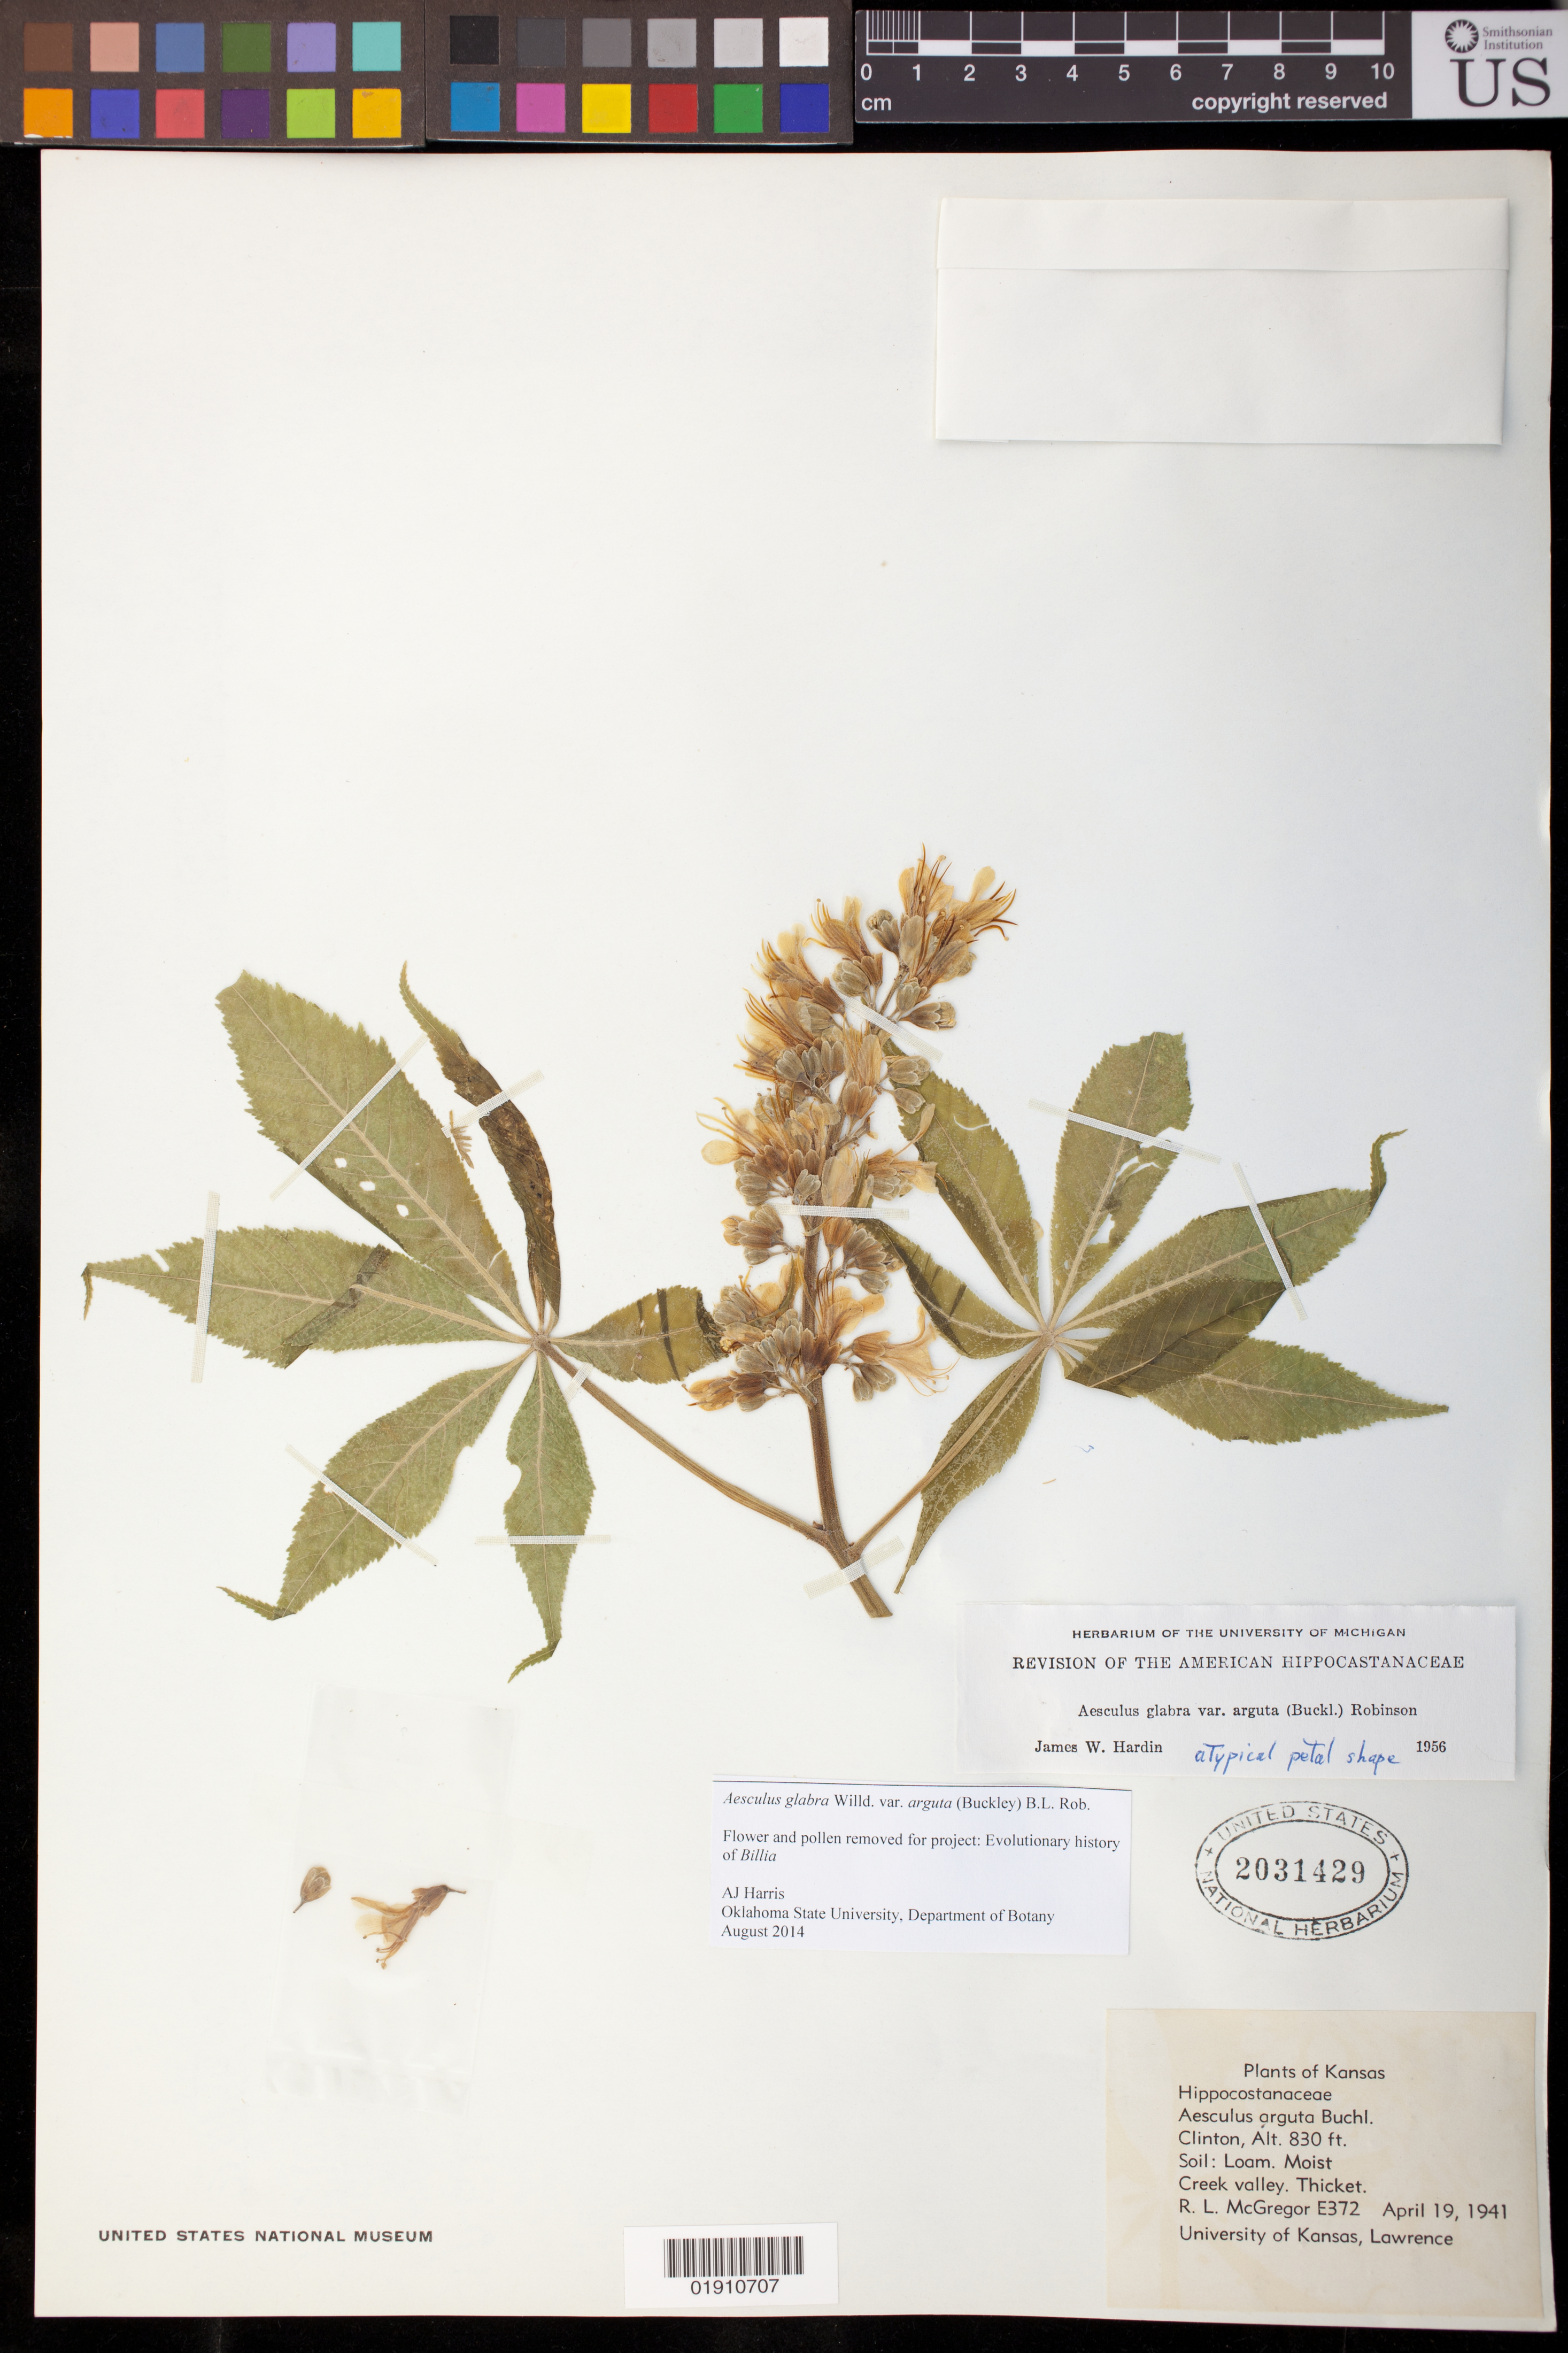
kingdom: Plantae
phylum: Tracheophyta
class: Magnoliopsida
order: Sapindales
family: Sapindaceae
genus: Aesculus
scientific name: Aesculus glabra var. anguta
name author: (Buckley) B.L. Rob.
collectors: R. McGregor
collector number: E372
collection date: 1941-04-19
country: United States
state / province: Kansas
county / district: Douglas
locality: Clinton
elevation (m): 253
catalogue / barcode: US 2031429